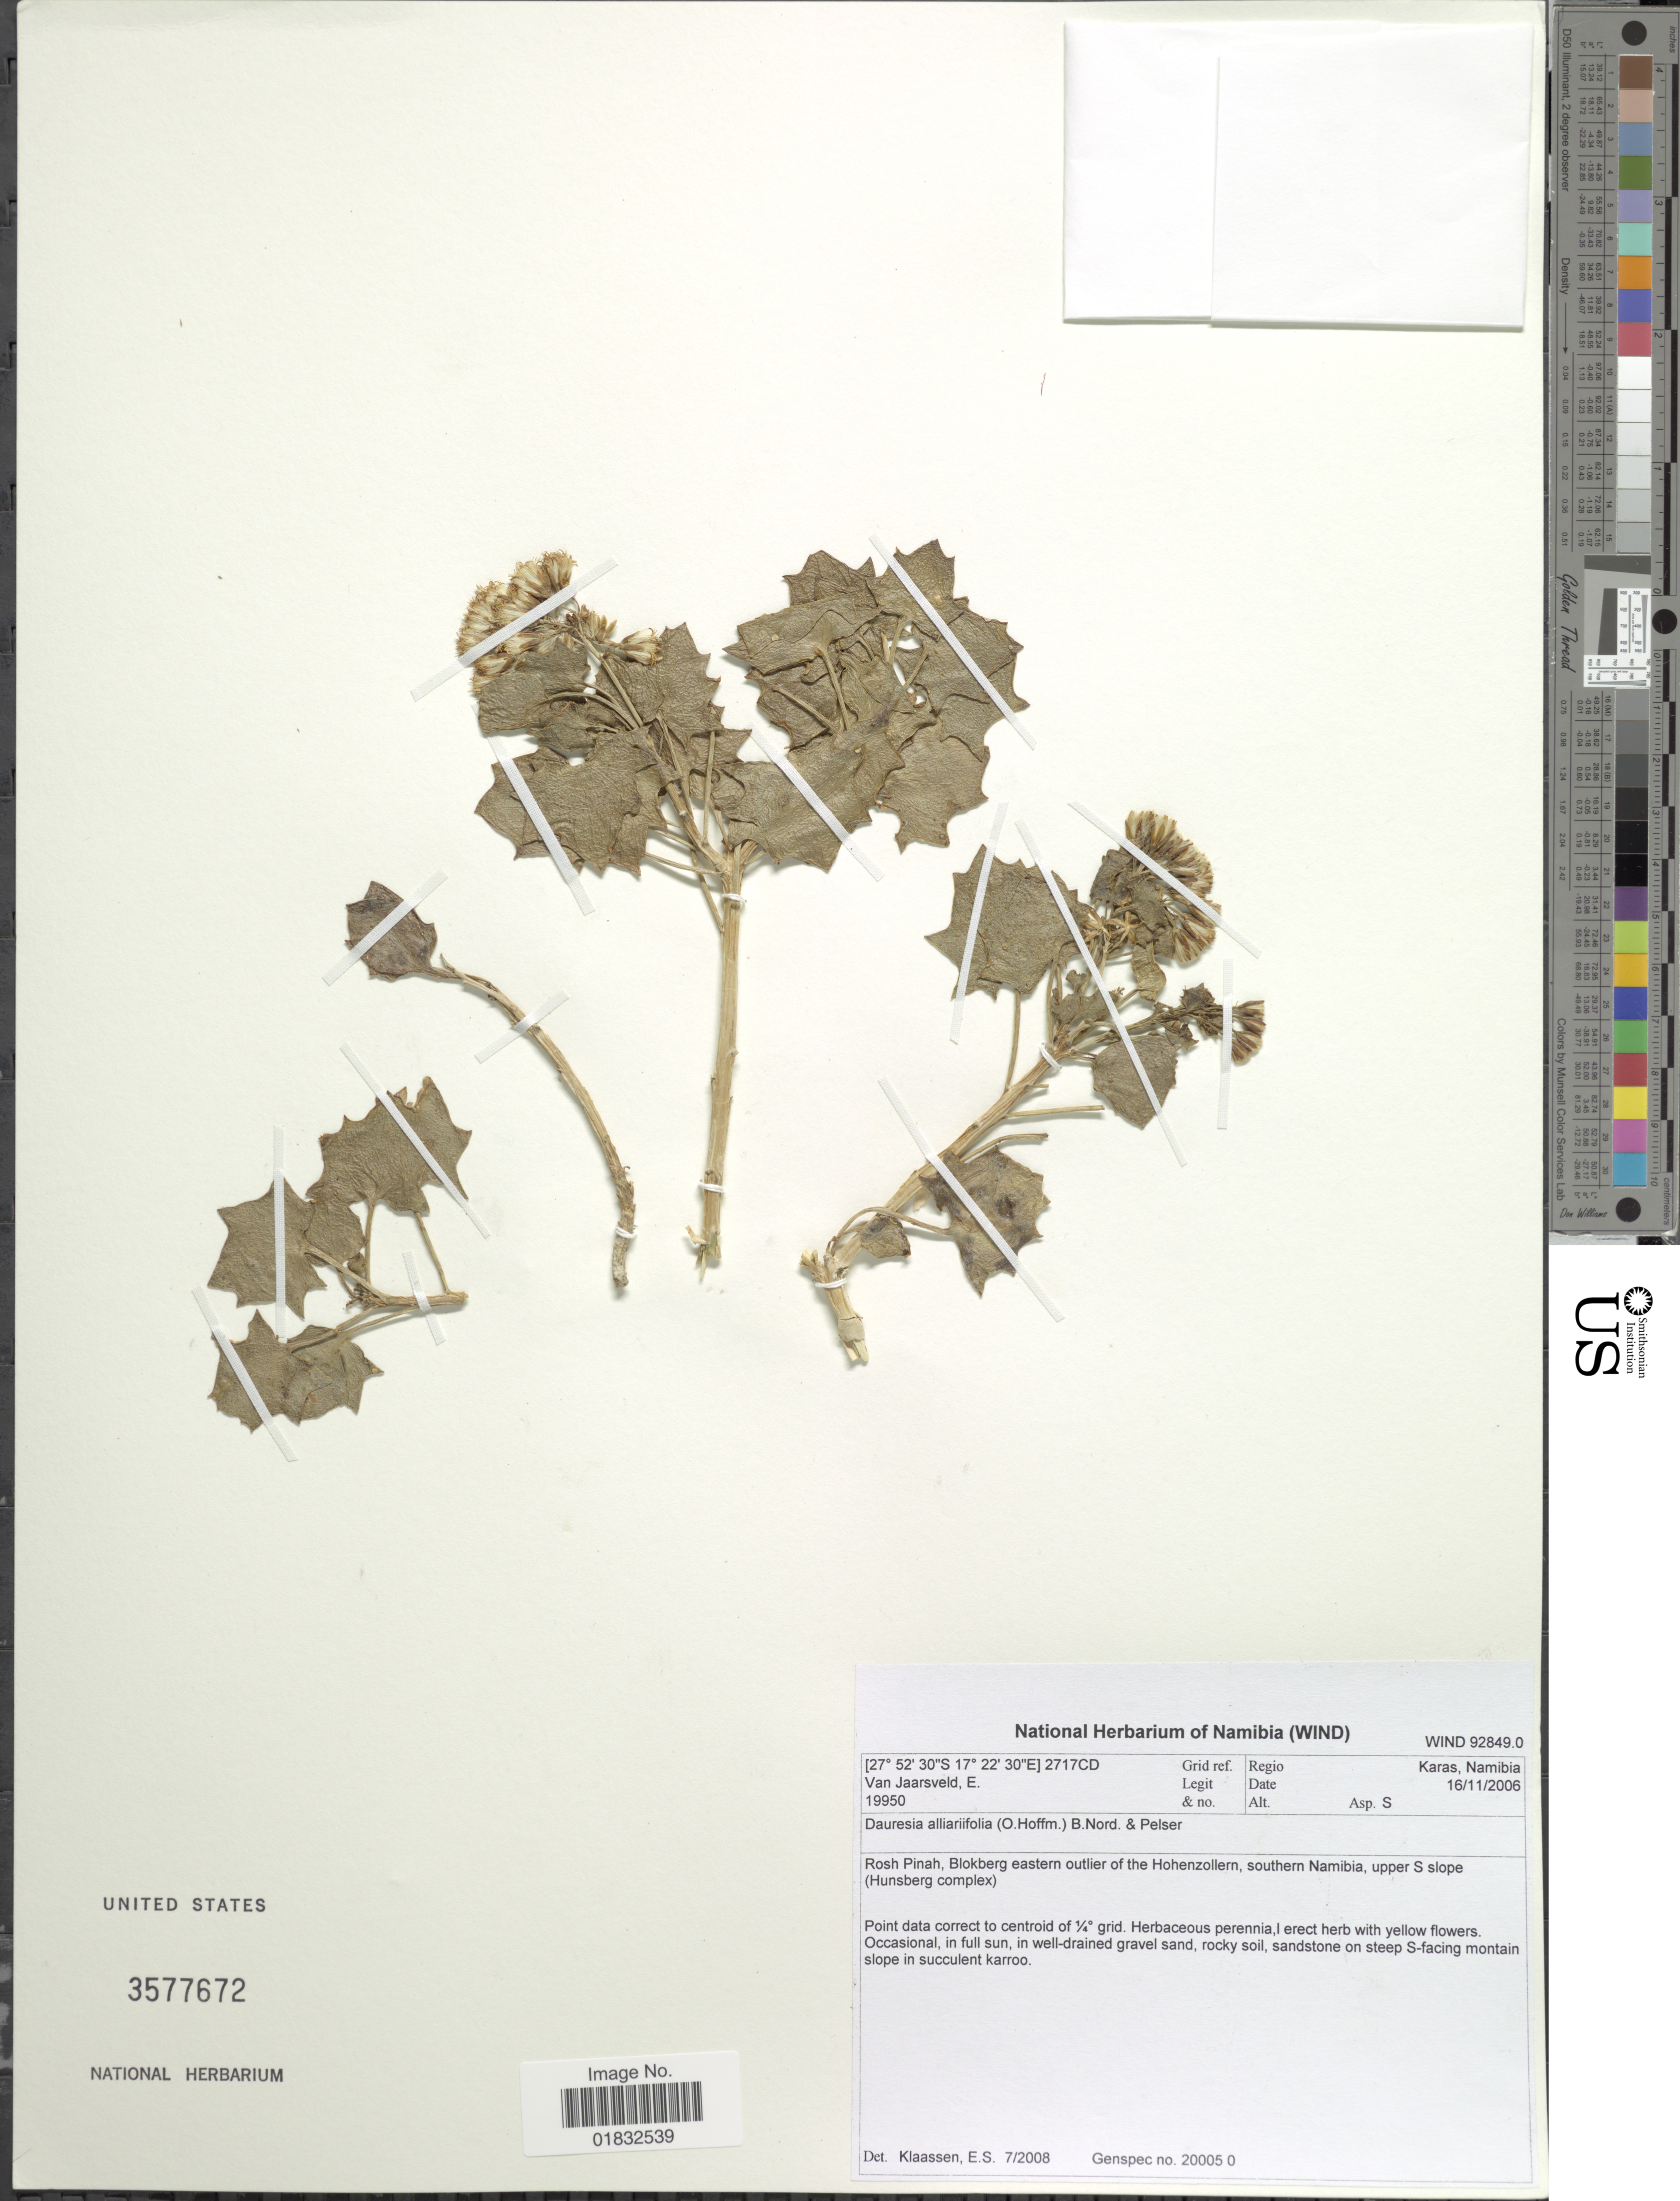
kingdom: Plantae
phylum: Tracheophyta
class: Magnoliopsida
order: Asterales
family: Asteraceae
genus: Dauresia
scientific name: Dauresia alliariifolia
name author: (O. Hoffm.) B. Nord. & Pelser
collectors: E. van Jaarsveld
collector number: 19950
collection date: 2006-11-16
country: Namibia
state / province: Karas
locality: Roash Pinah, Blokberg eastern outlier of the Hihenzollern, southern Namibia, upper S slope (Hunsberg complex). Occasional, in full sun, well-drained gravel sand, rocky soil, sandstone on steep S-facing mountain slope in succulent karroo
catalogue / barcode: US 3577672